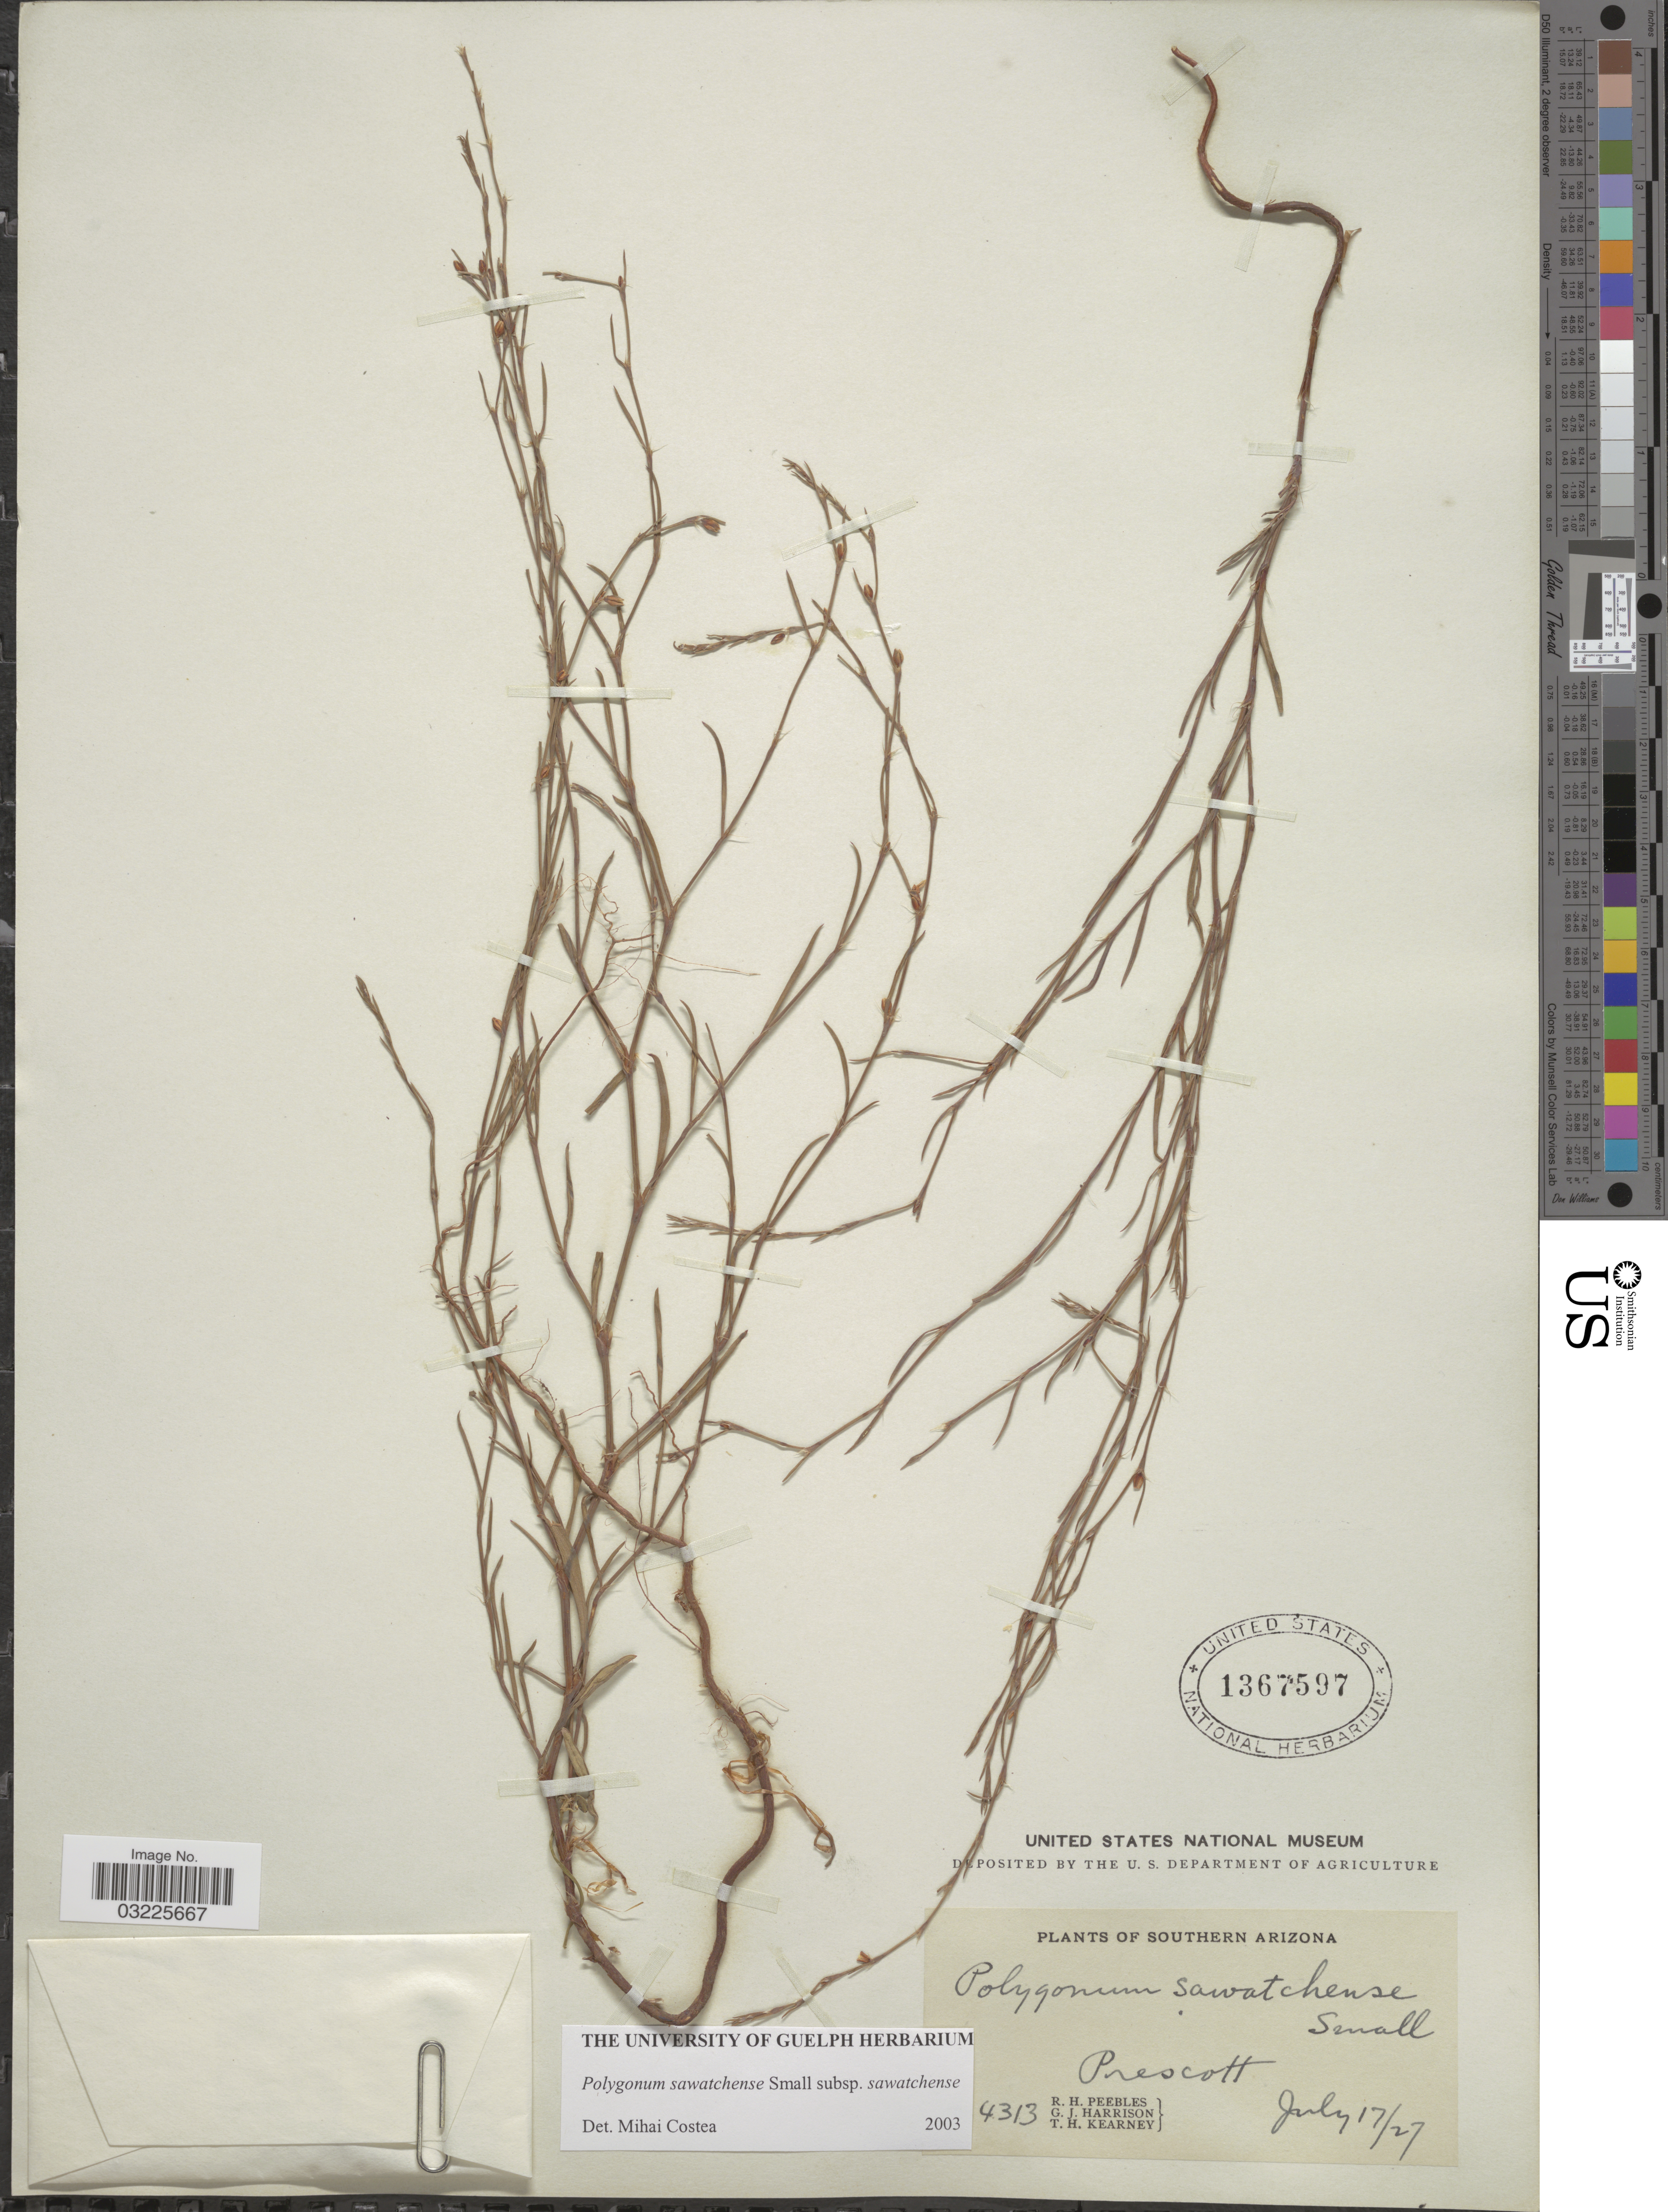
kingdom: Plantae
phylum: Tracheophyta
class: Magnoliopsida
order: Caryophyllales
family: Polygonaceae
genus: Polygonum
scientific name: Polygonum sawatchense subsp. sawatchense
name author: Small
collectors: R. H. Peebles, G. J. Harrison & T. H. Kearney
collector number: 4313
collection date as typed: Transcribed d/m/y: 17/7/27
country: United States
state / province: Arizona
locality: Southern Arizona. Prescott.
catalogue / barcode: US 1367597